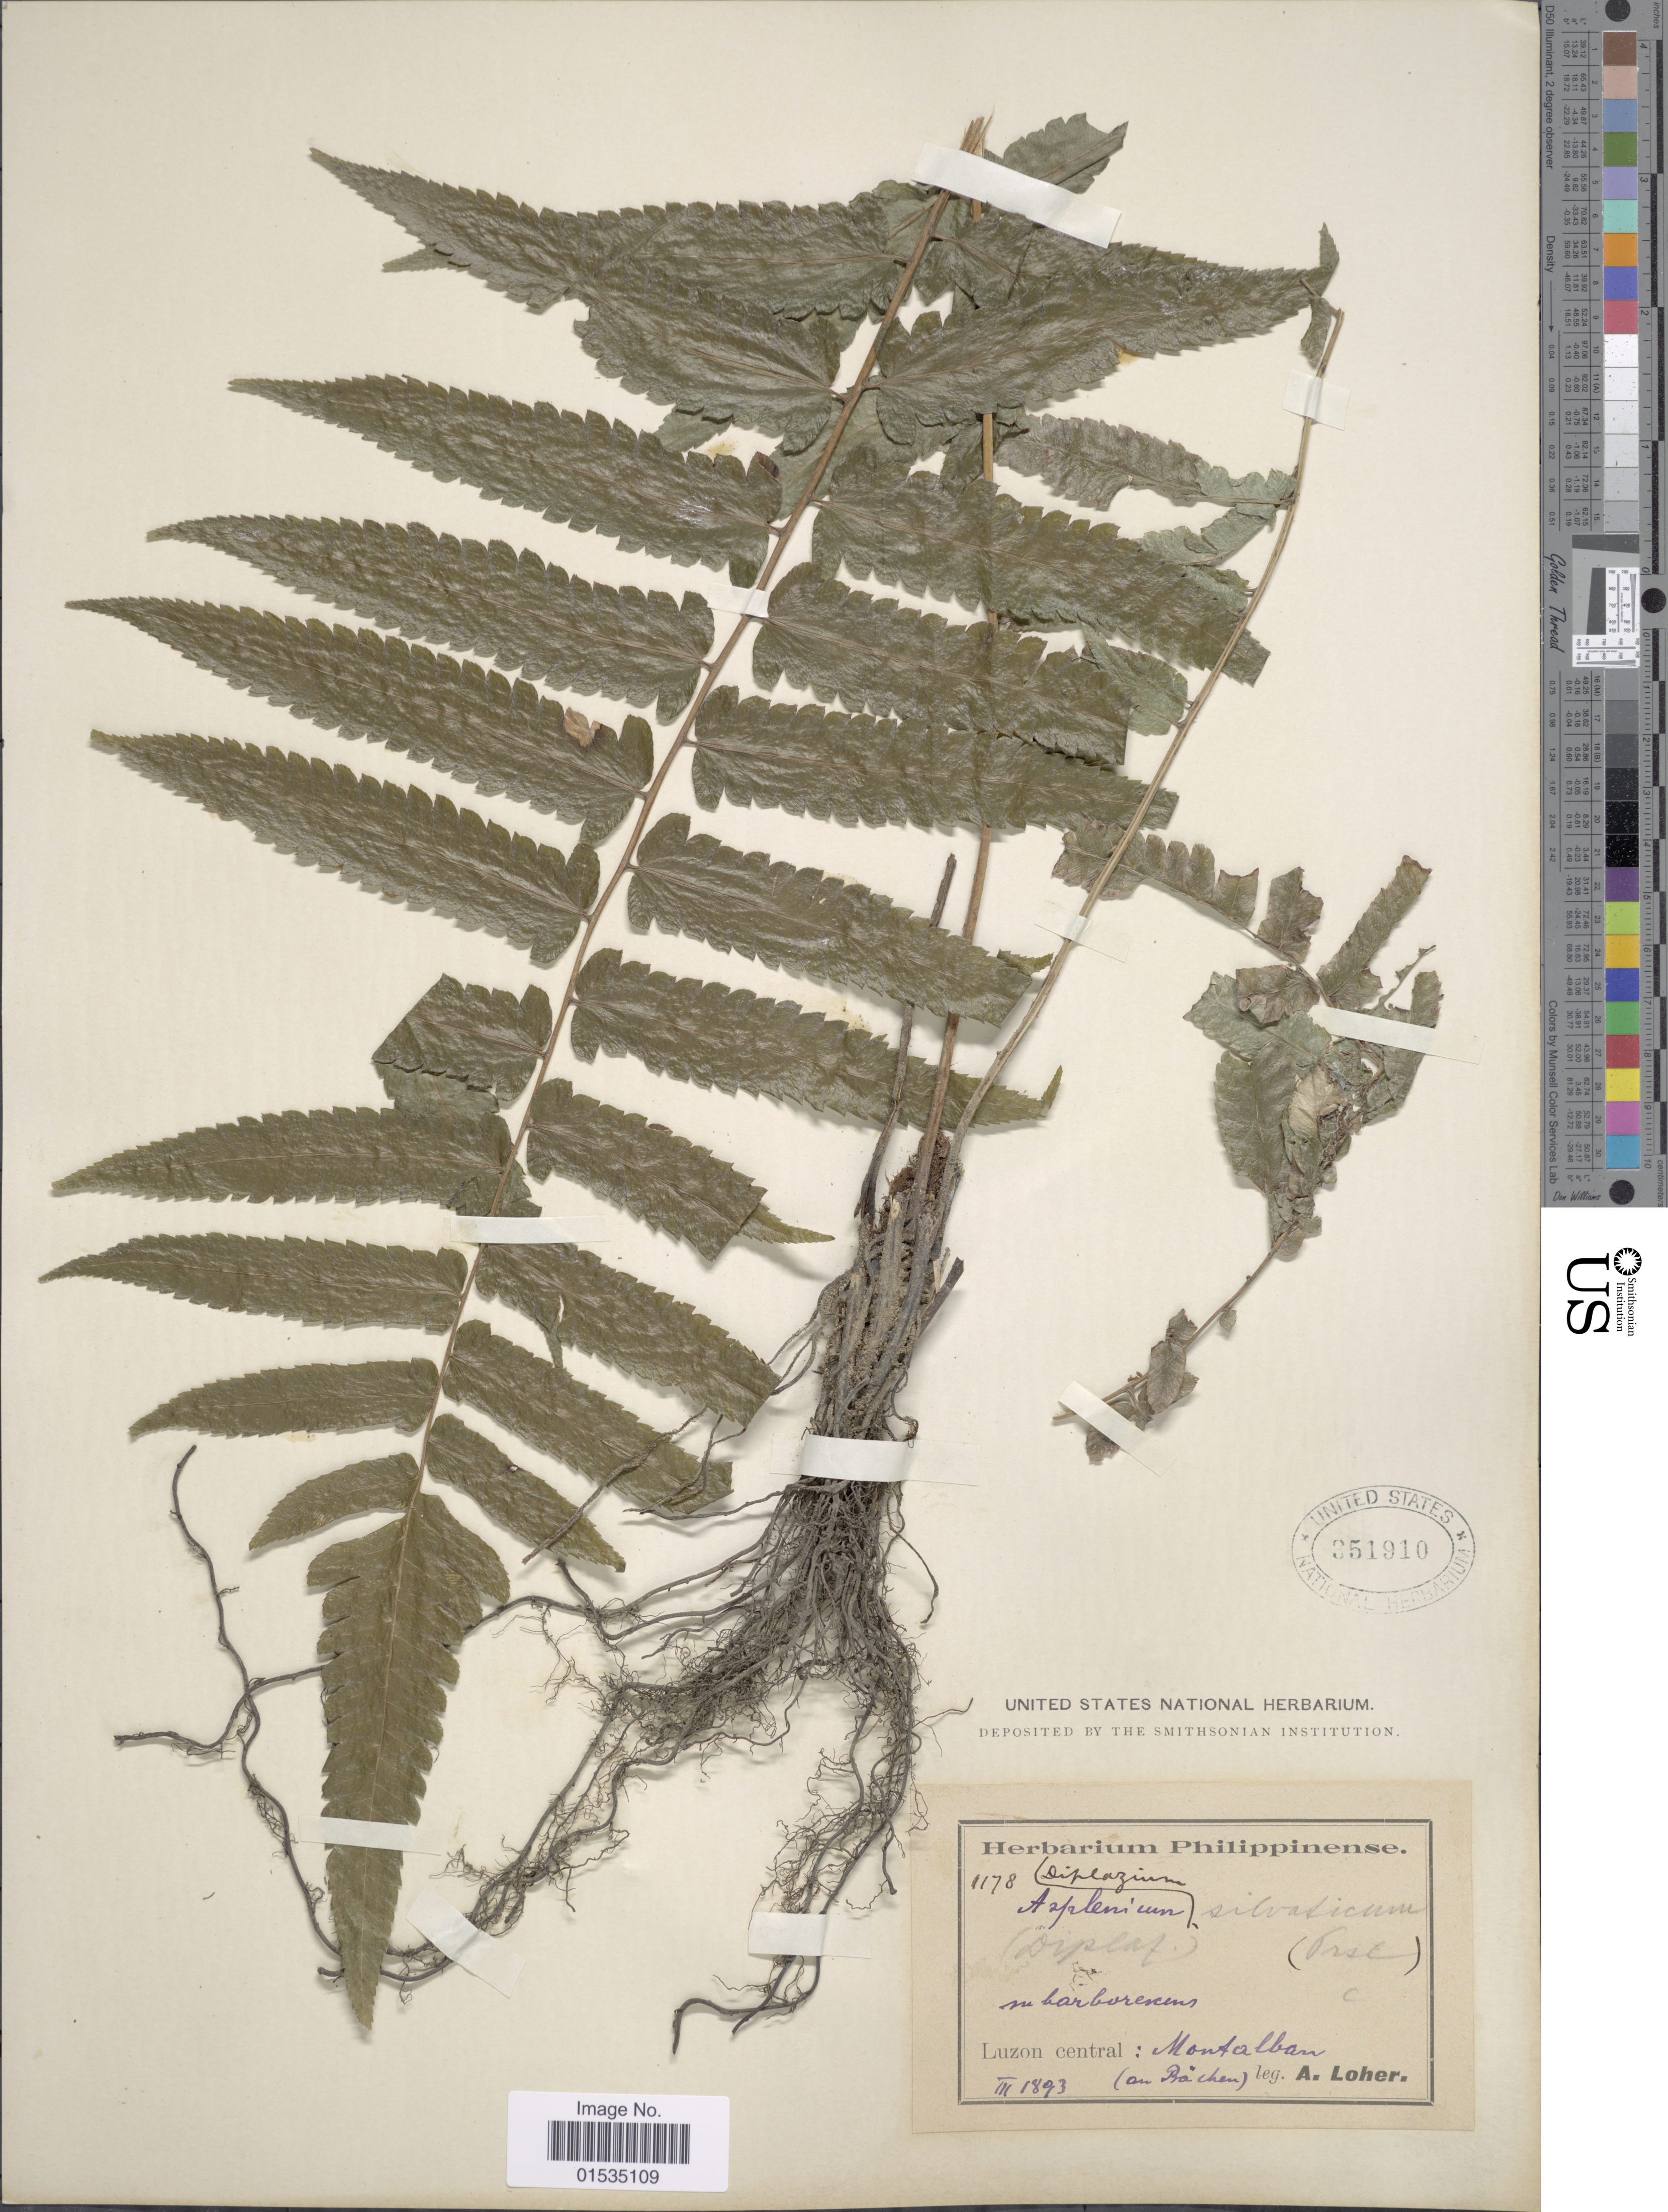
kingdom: Plantae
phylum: Tracheophyta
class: Polypodiopsida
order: Polypodiales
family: Athyriaceae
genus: Diplazium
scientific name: Diplazium petiolare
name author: C. Presl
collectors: A. Loher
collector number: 1178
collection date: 1893-03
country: Philippines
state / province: Central Luzon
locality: Montalban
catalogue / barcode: US 351910